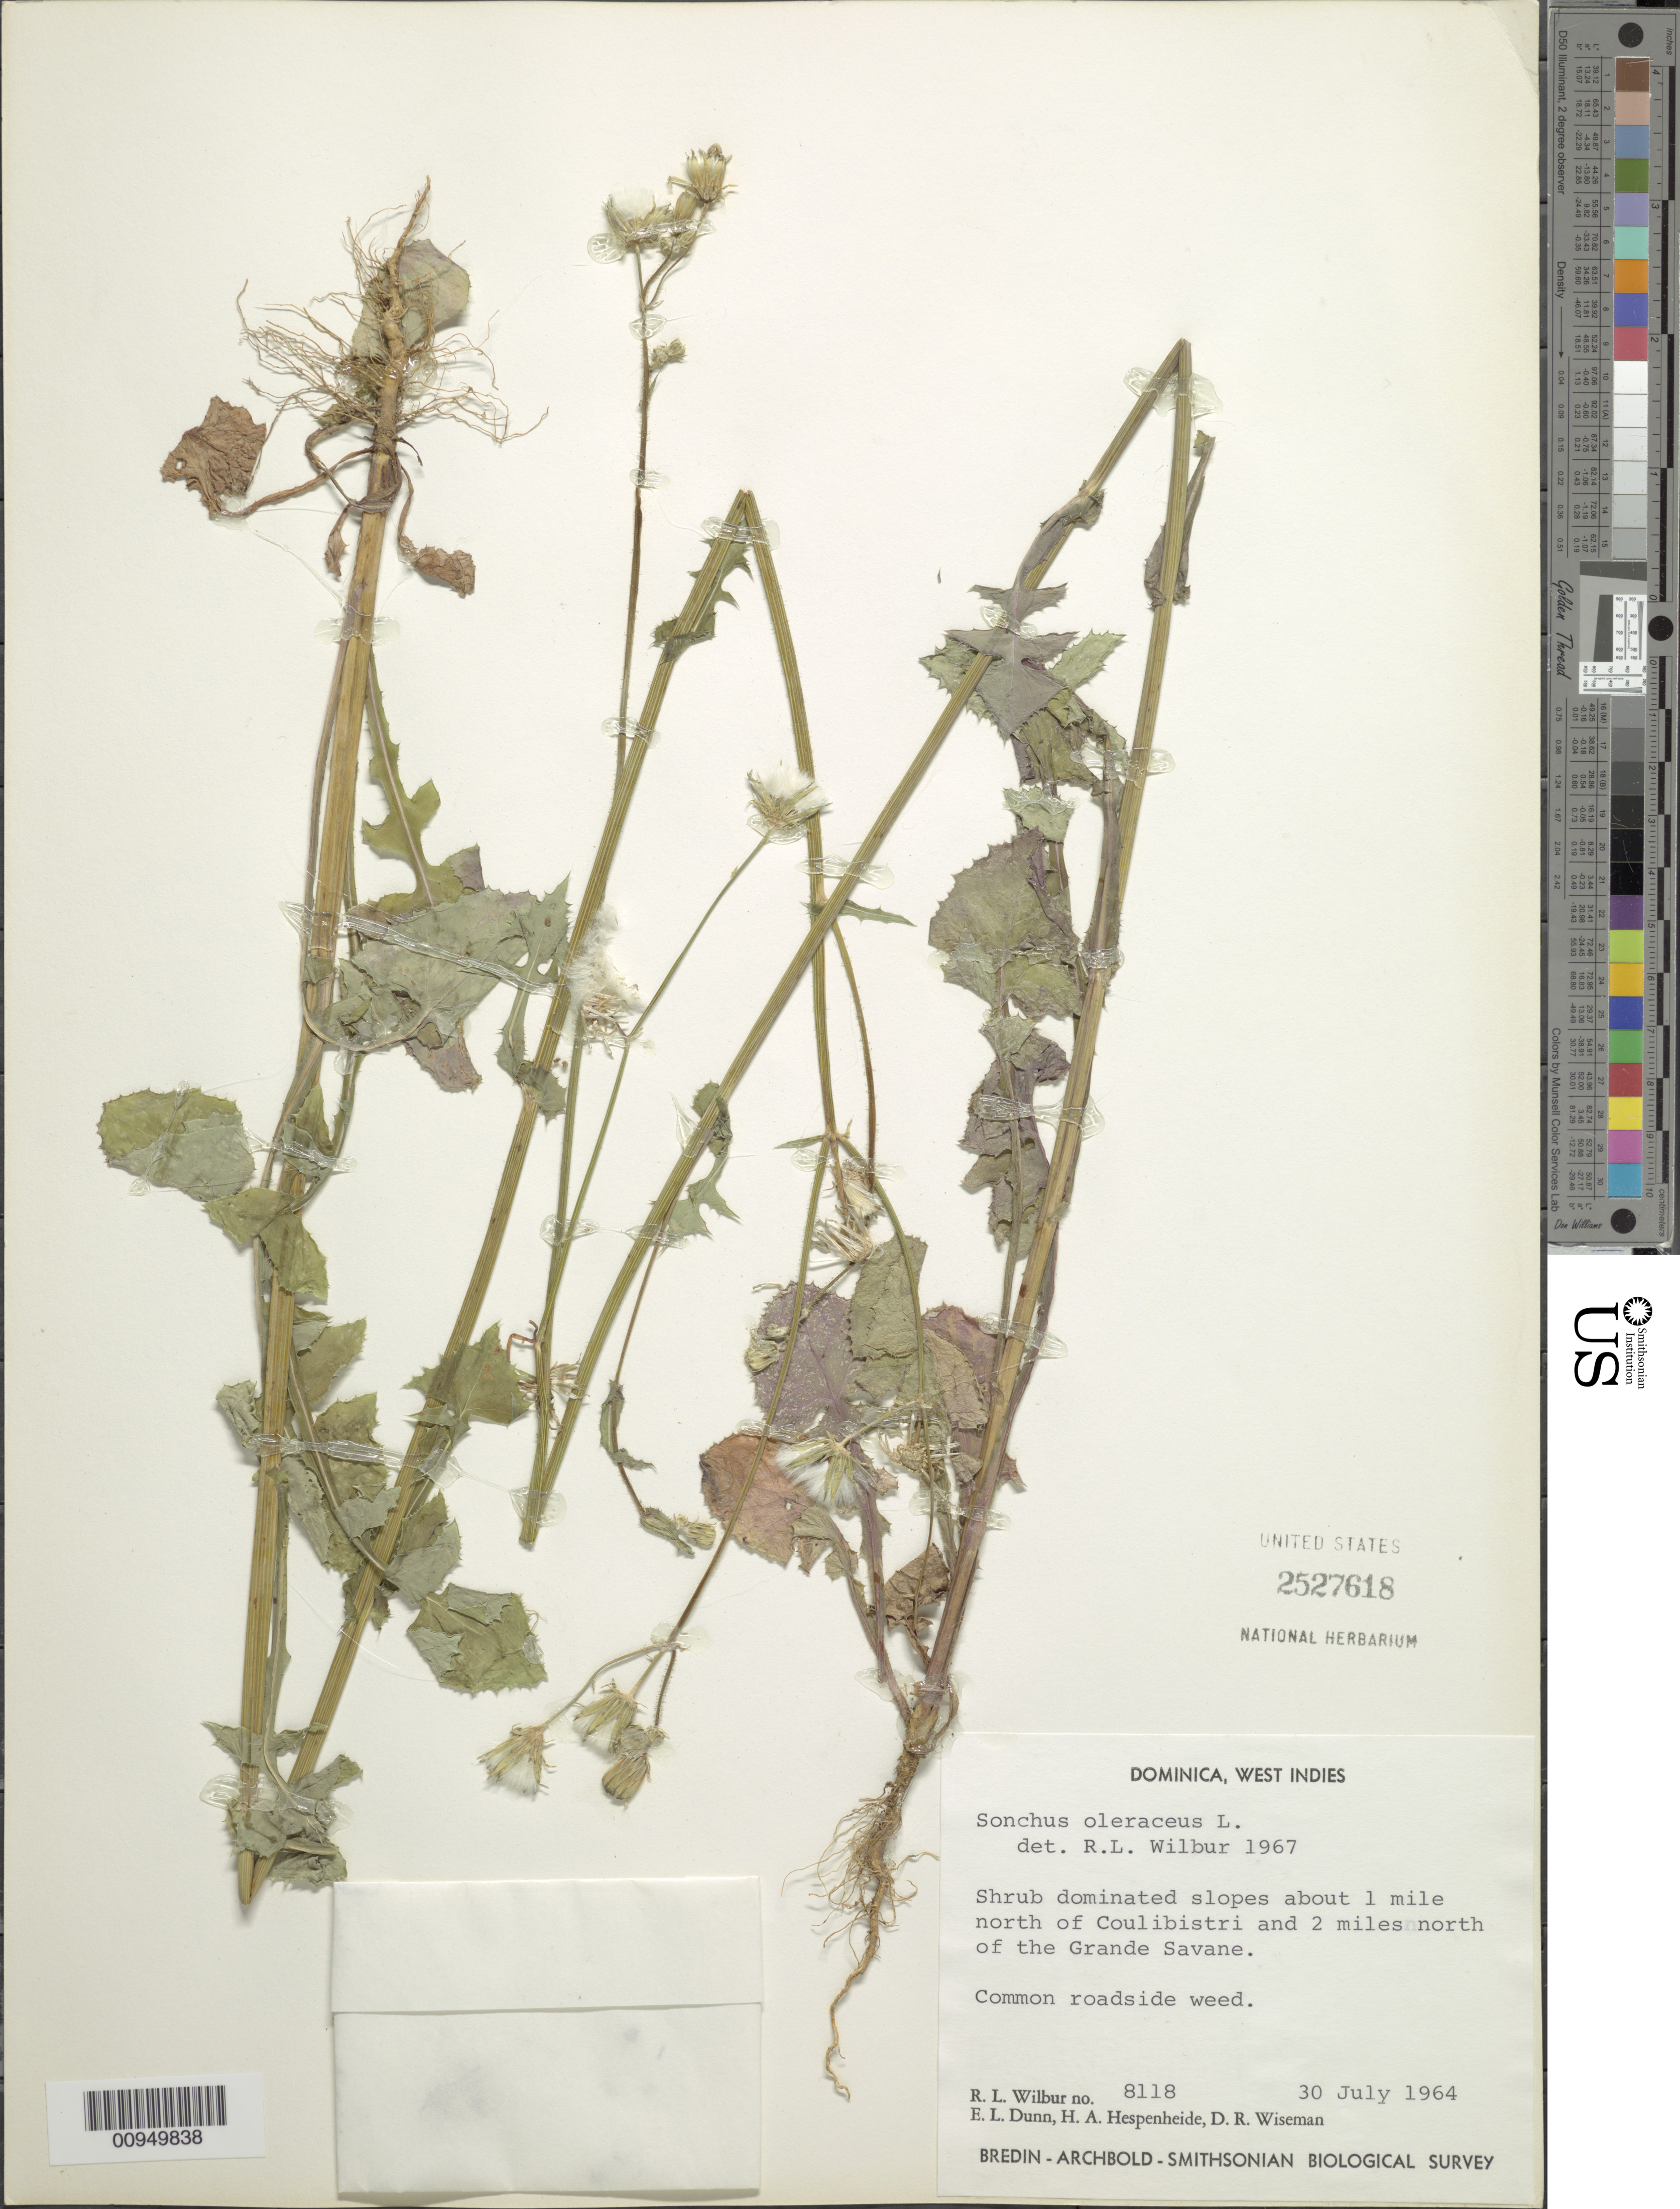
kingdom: Plantae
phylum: Tracheophyta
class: Magnoliopsida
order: Asterales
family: Asteraceae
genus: Sonchus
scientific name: Sonchus oleraceus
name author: L.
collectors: R. L. Wilbur, H. A. Hespenheide & D. R. Wiseman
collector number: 8118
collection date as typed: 30 Jul 1964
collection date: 1964-07-30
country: Dominica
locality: Slopes about 1 miles N of Coulibisti and 2 miles N of the Grand Savane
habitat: Shrub dominated slopes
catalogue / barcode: US 2527618